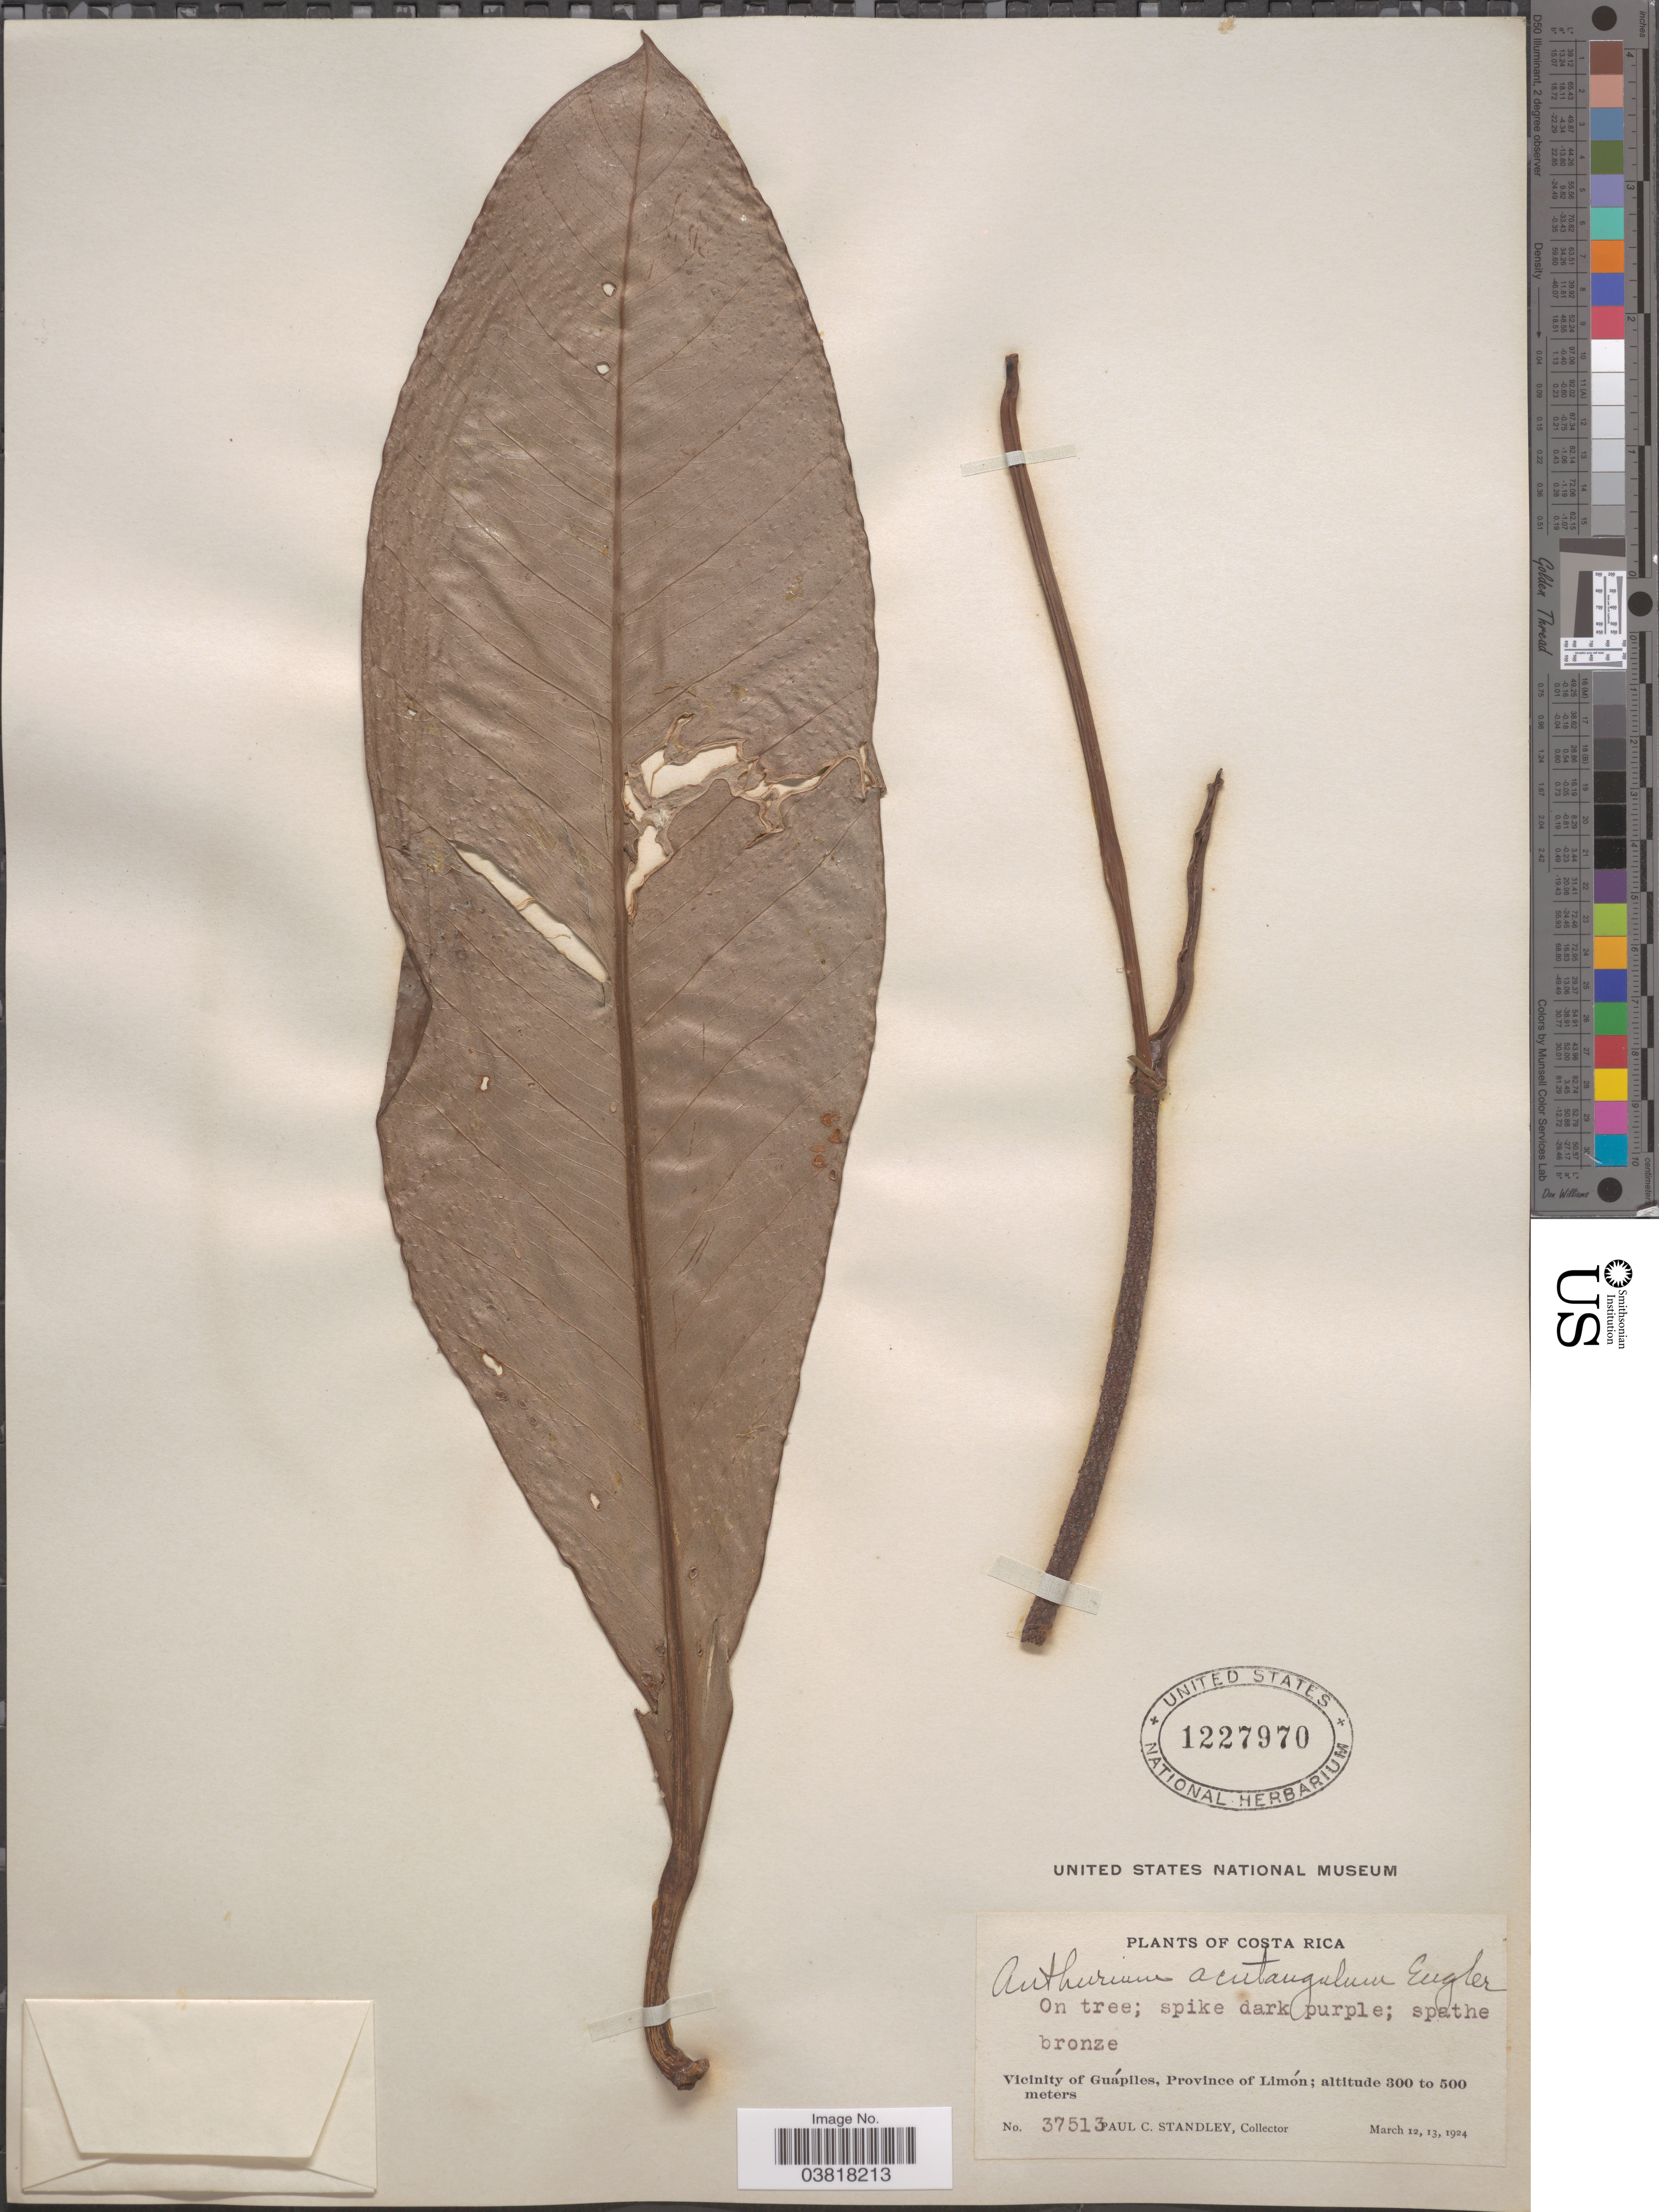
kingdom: Plantae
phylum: Tracheophyta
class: Liliopsida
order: Alismatales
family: Araceae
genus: Anthurium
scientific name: Anthurium acutangulum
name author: Engl.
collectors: P. C. Standley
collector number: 37513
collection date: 1924-03-12/1924-03-13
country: Costa Rica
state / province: Limón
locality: Vicinity of Guápiles.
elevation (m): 300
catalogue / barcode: US 1227970